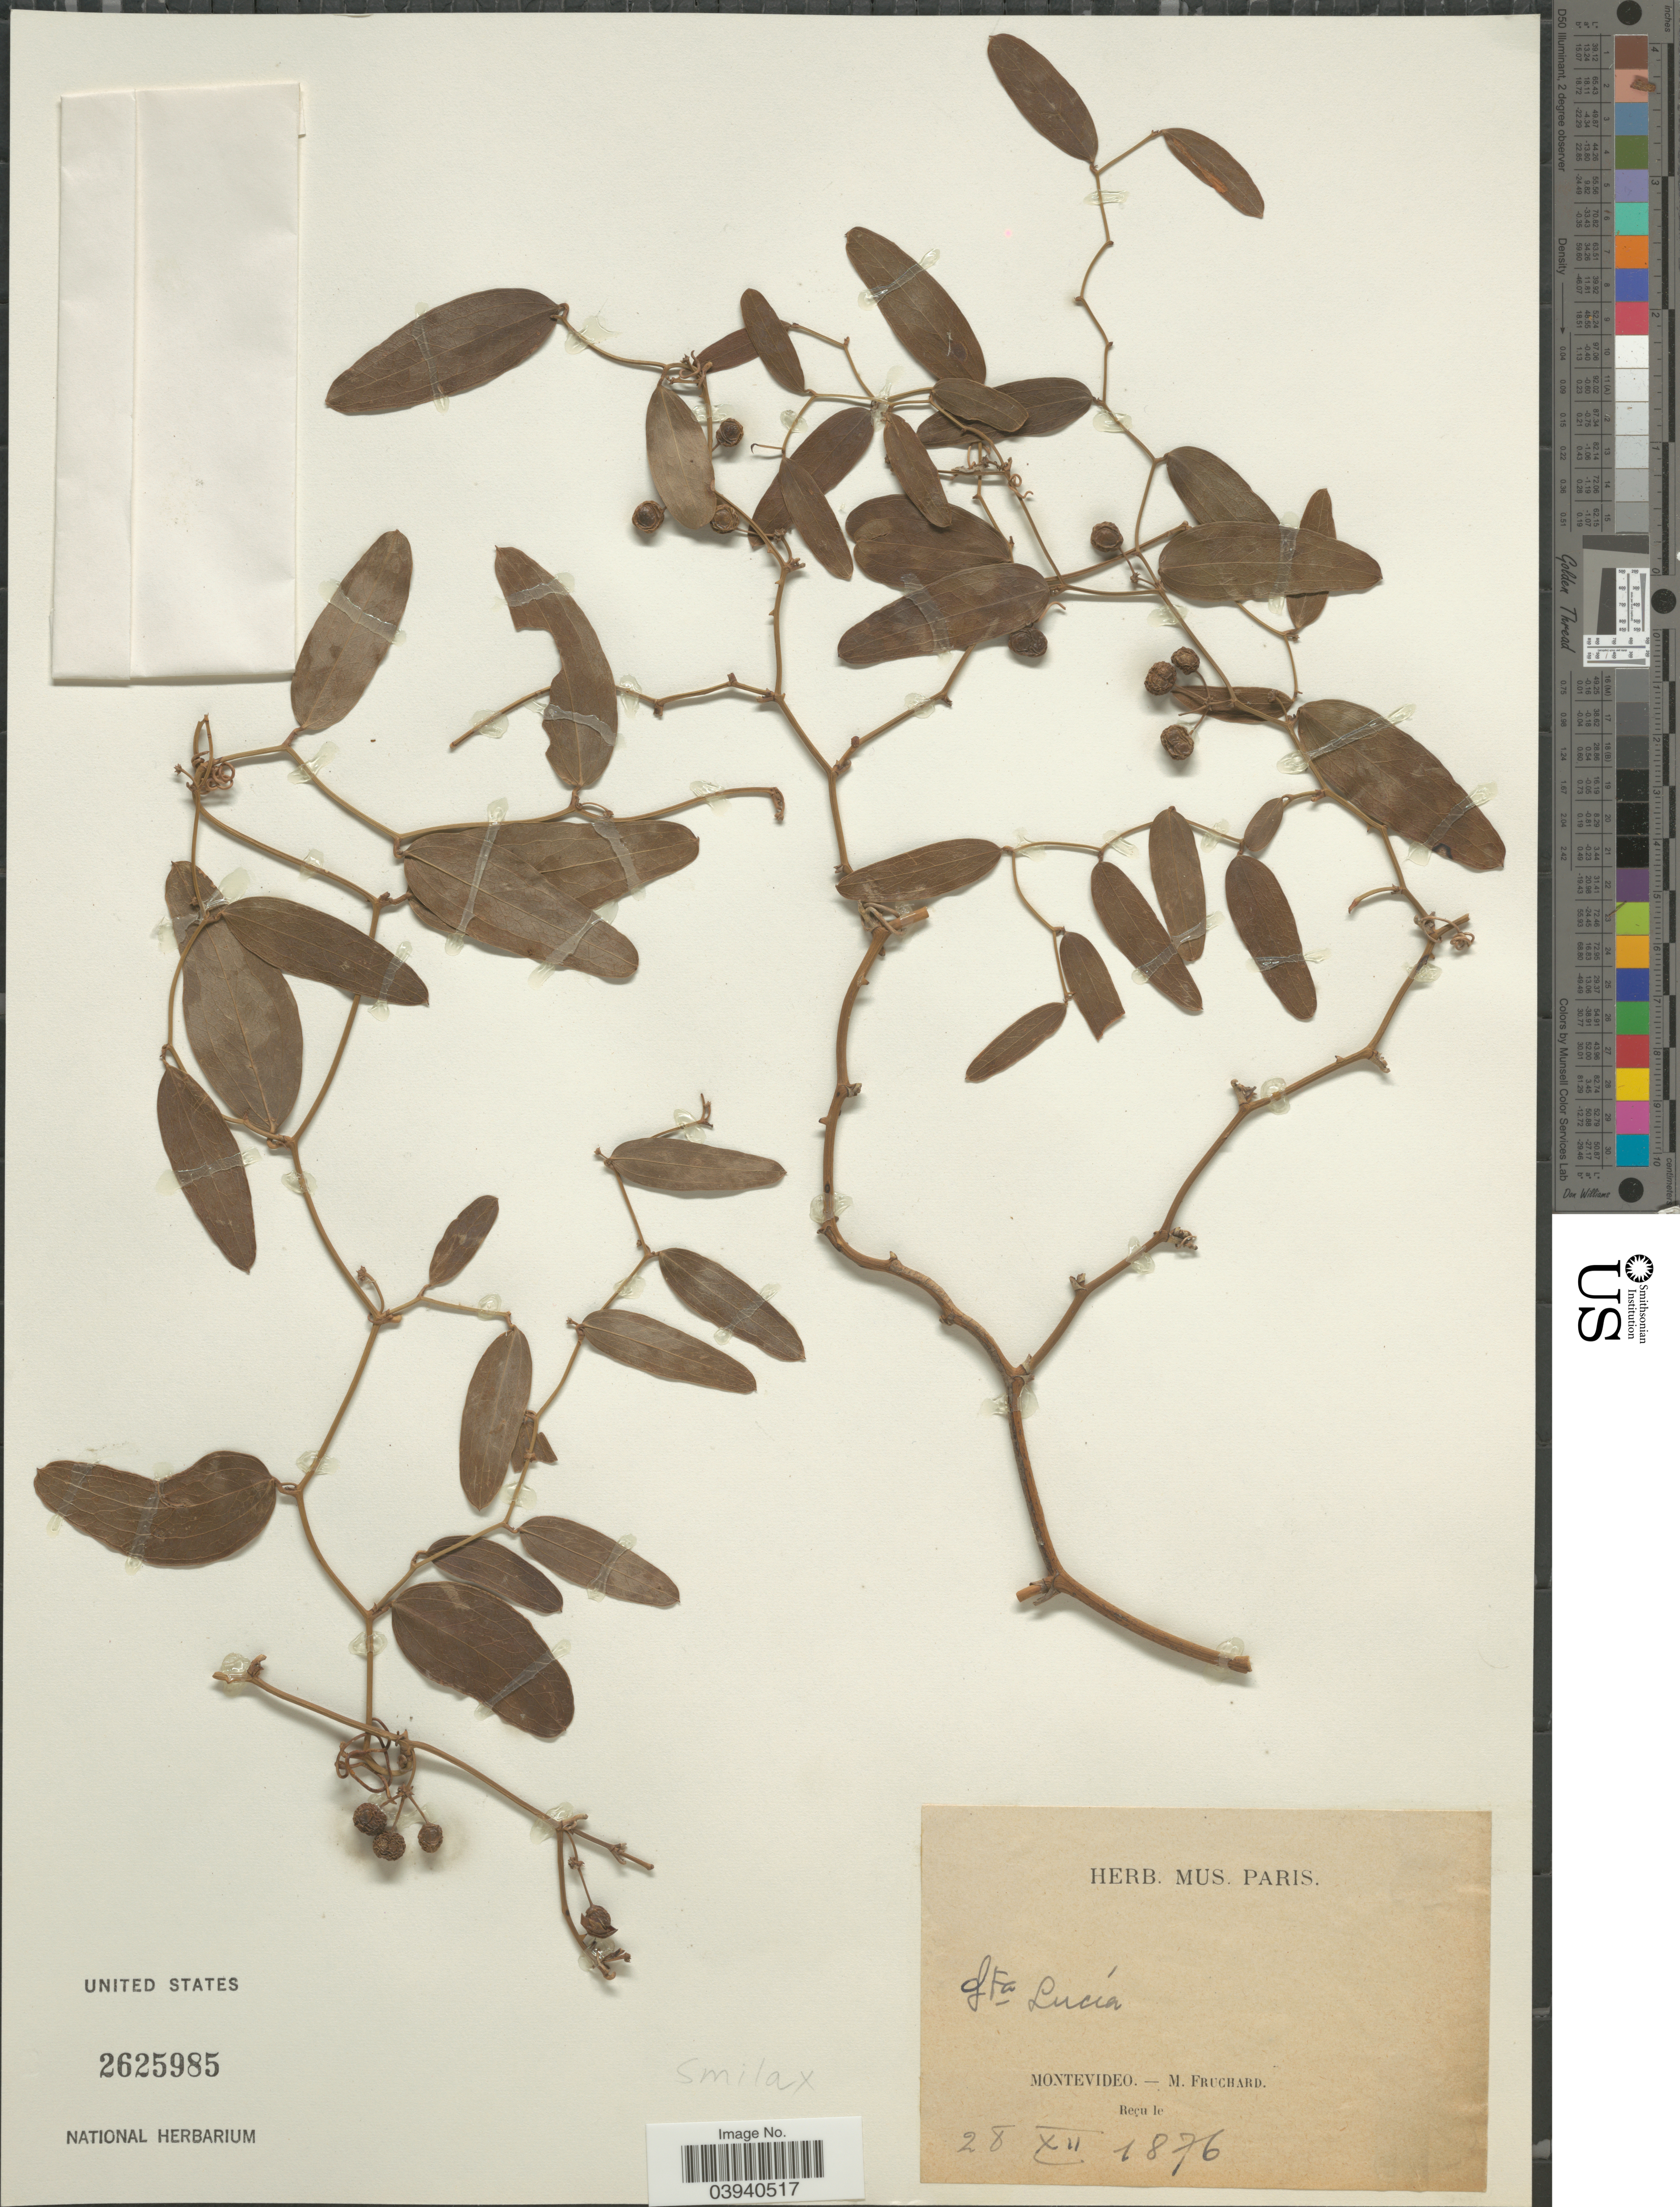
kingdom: Plantae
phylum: Tracheophyta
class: Liliopsida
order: Liliales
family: Smilacaceae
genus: Smilax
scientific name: Smilax sp.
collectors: M. Fruchard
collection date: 1876-12-28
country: Uruguay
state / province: Montevideo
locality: Sta Lucía.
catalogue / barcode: US 2625985